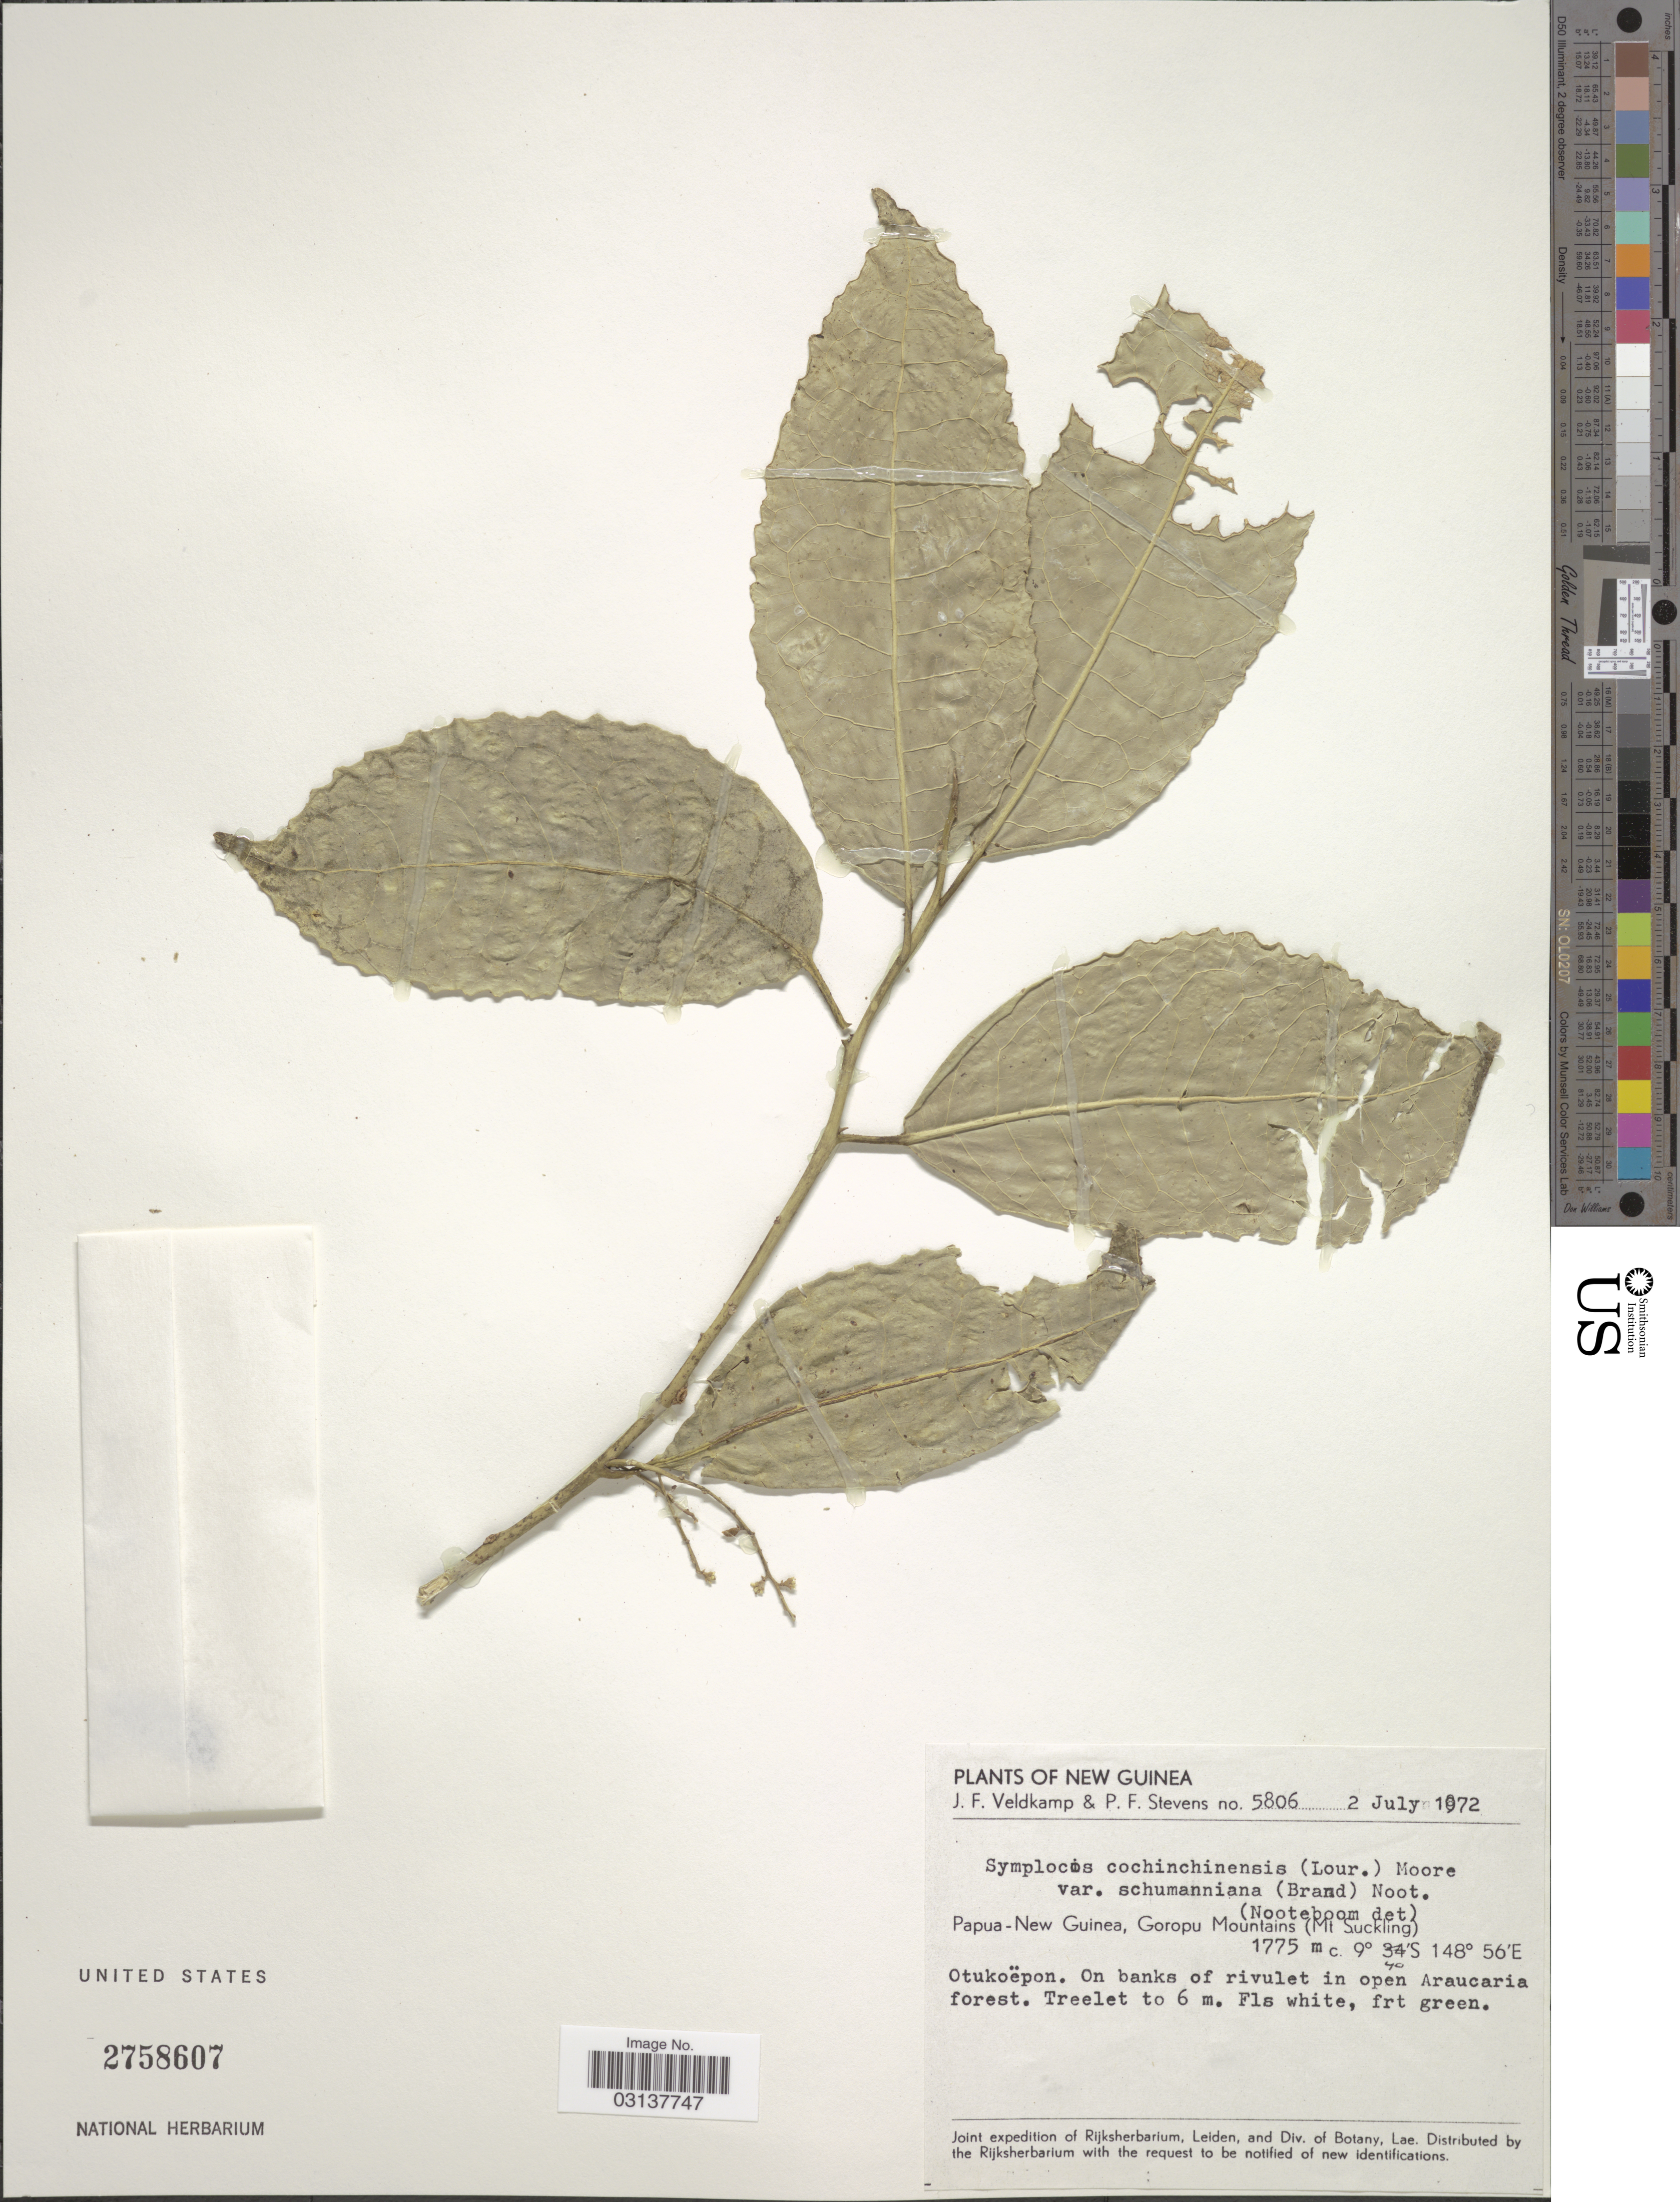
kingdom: Plantae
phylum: Tracheophyta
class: Magnoliopsida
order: Ericales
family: Symplocaceae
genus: Symplocos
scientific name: Symplocos cochinchinensis var. schumanniana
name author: (Brand) Noot.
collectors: J. F. Veldkamp & P. F. Stevens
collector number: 5806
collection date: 1972-07-02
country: Papua New Guinea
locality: New Guinea, Papua-New Guinea, Goropu Mountains (Mt Suckling).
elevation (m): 1775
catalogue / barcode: US 2758607